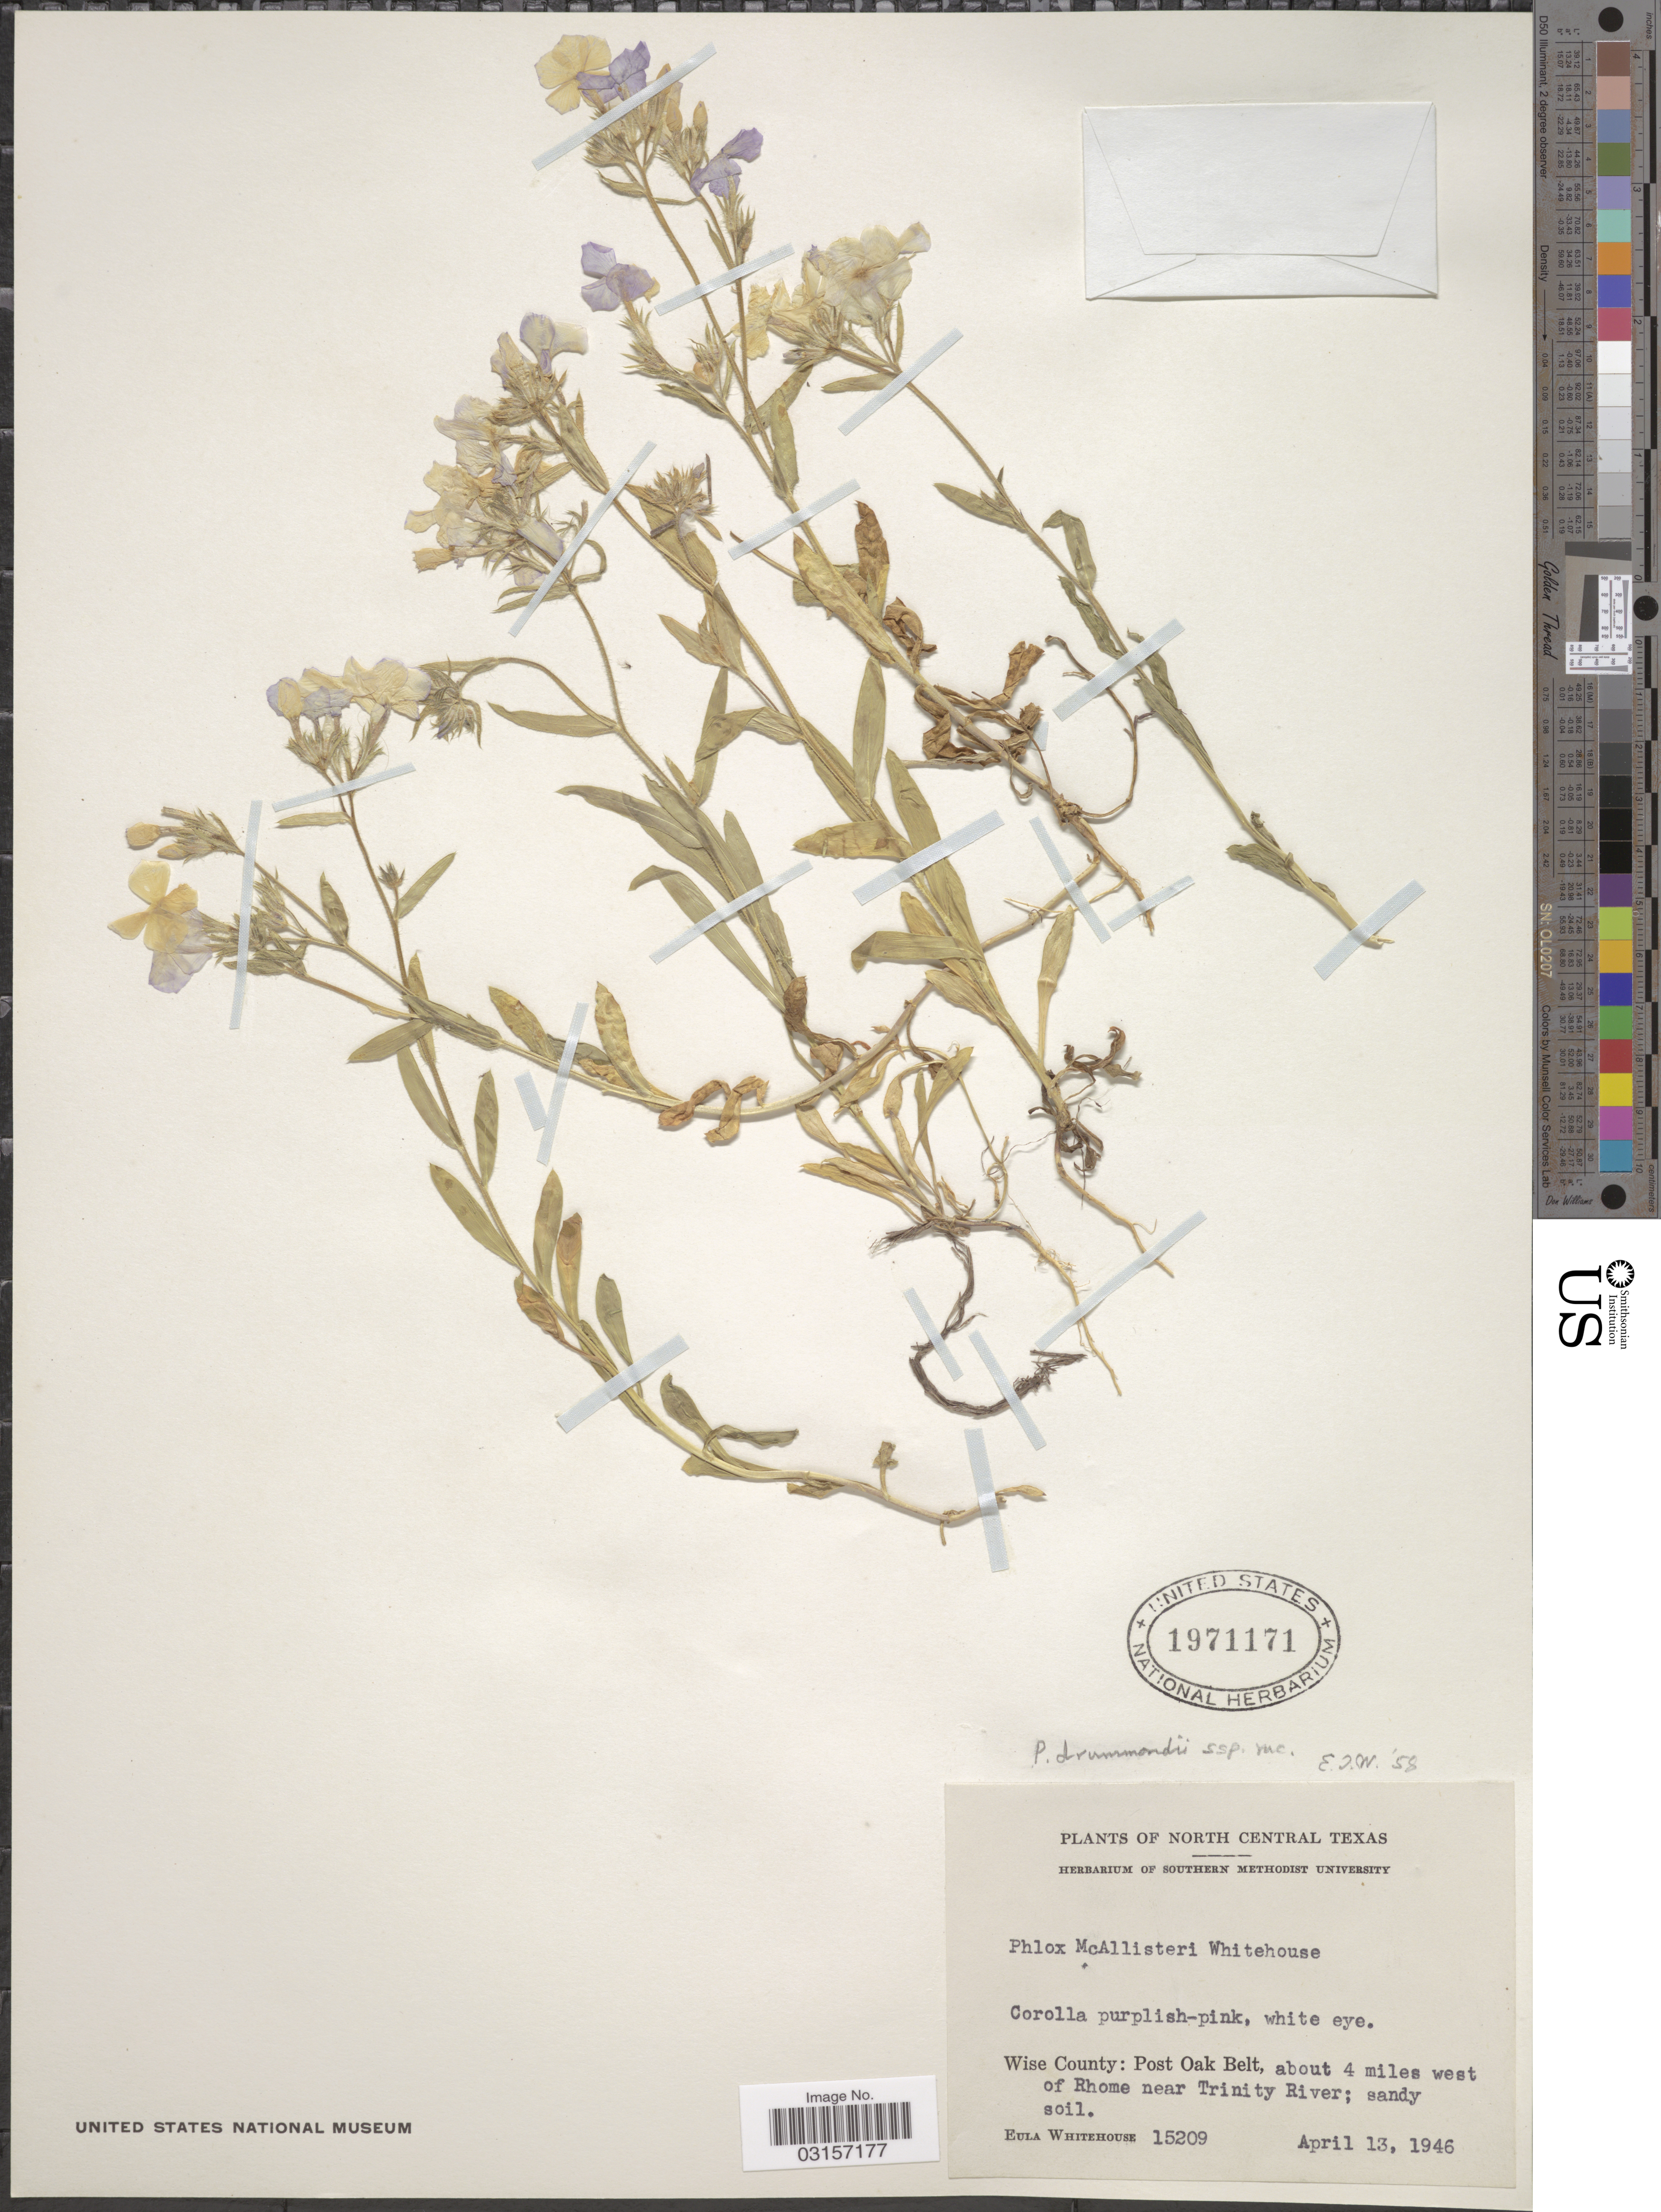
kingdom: Plantae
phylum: Tracheophyta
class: Magnoliopsida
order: Ericales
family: Polemoniaceae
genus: Phlox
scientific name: Phlox drummondii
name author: Hook.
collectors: E. Whitehouse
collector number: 15209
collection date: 1946-04-13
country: United States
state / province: Texas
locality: North Central Texas, Wise County: Post Oak Belt, about 4 miles west of Rhome near Trinity River.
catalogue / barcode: US 1971171